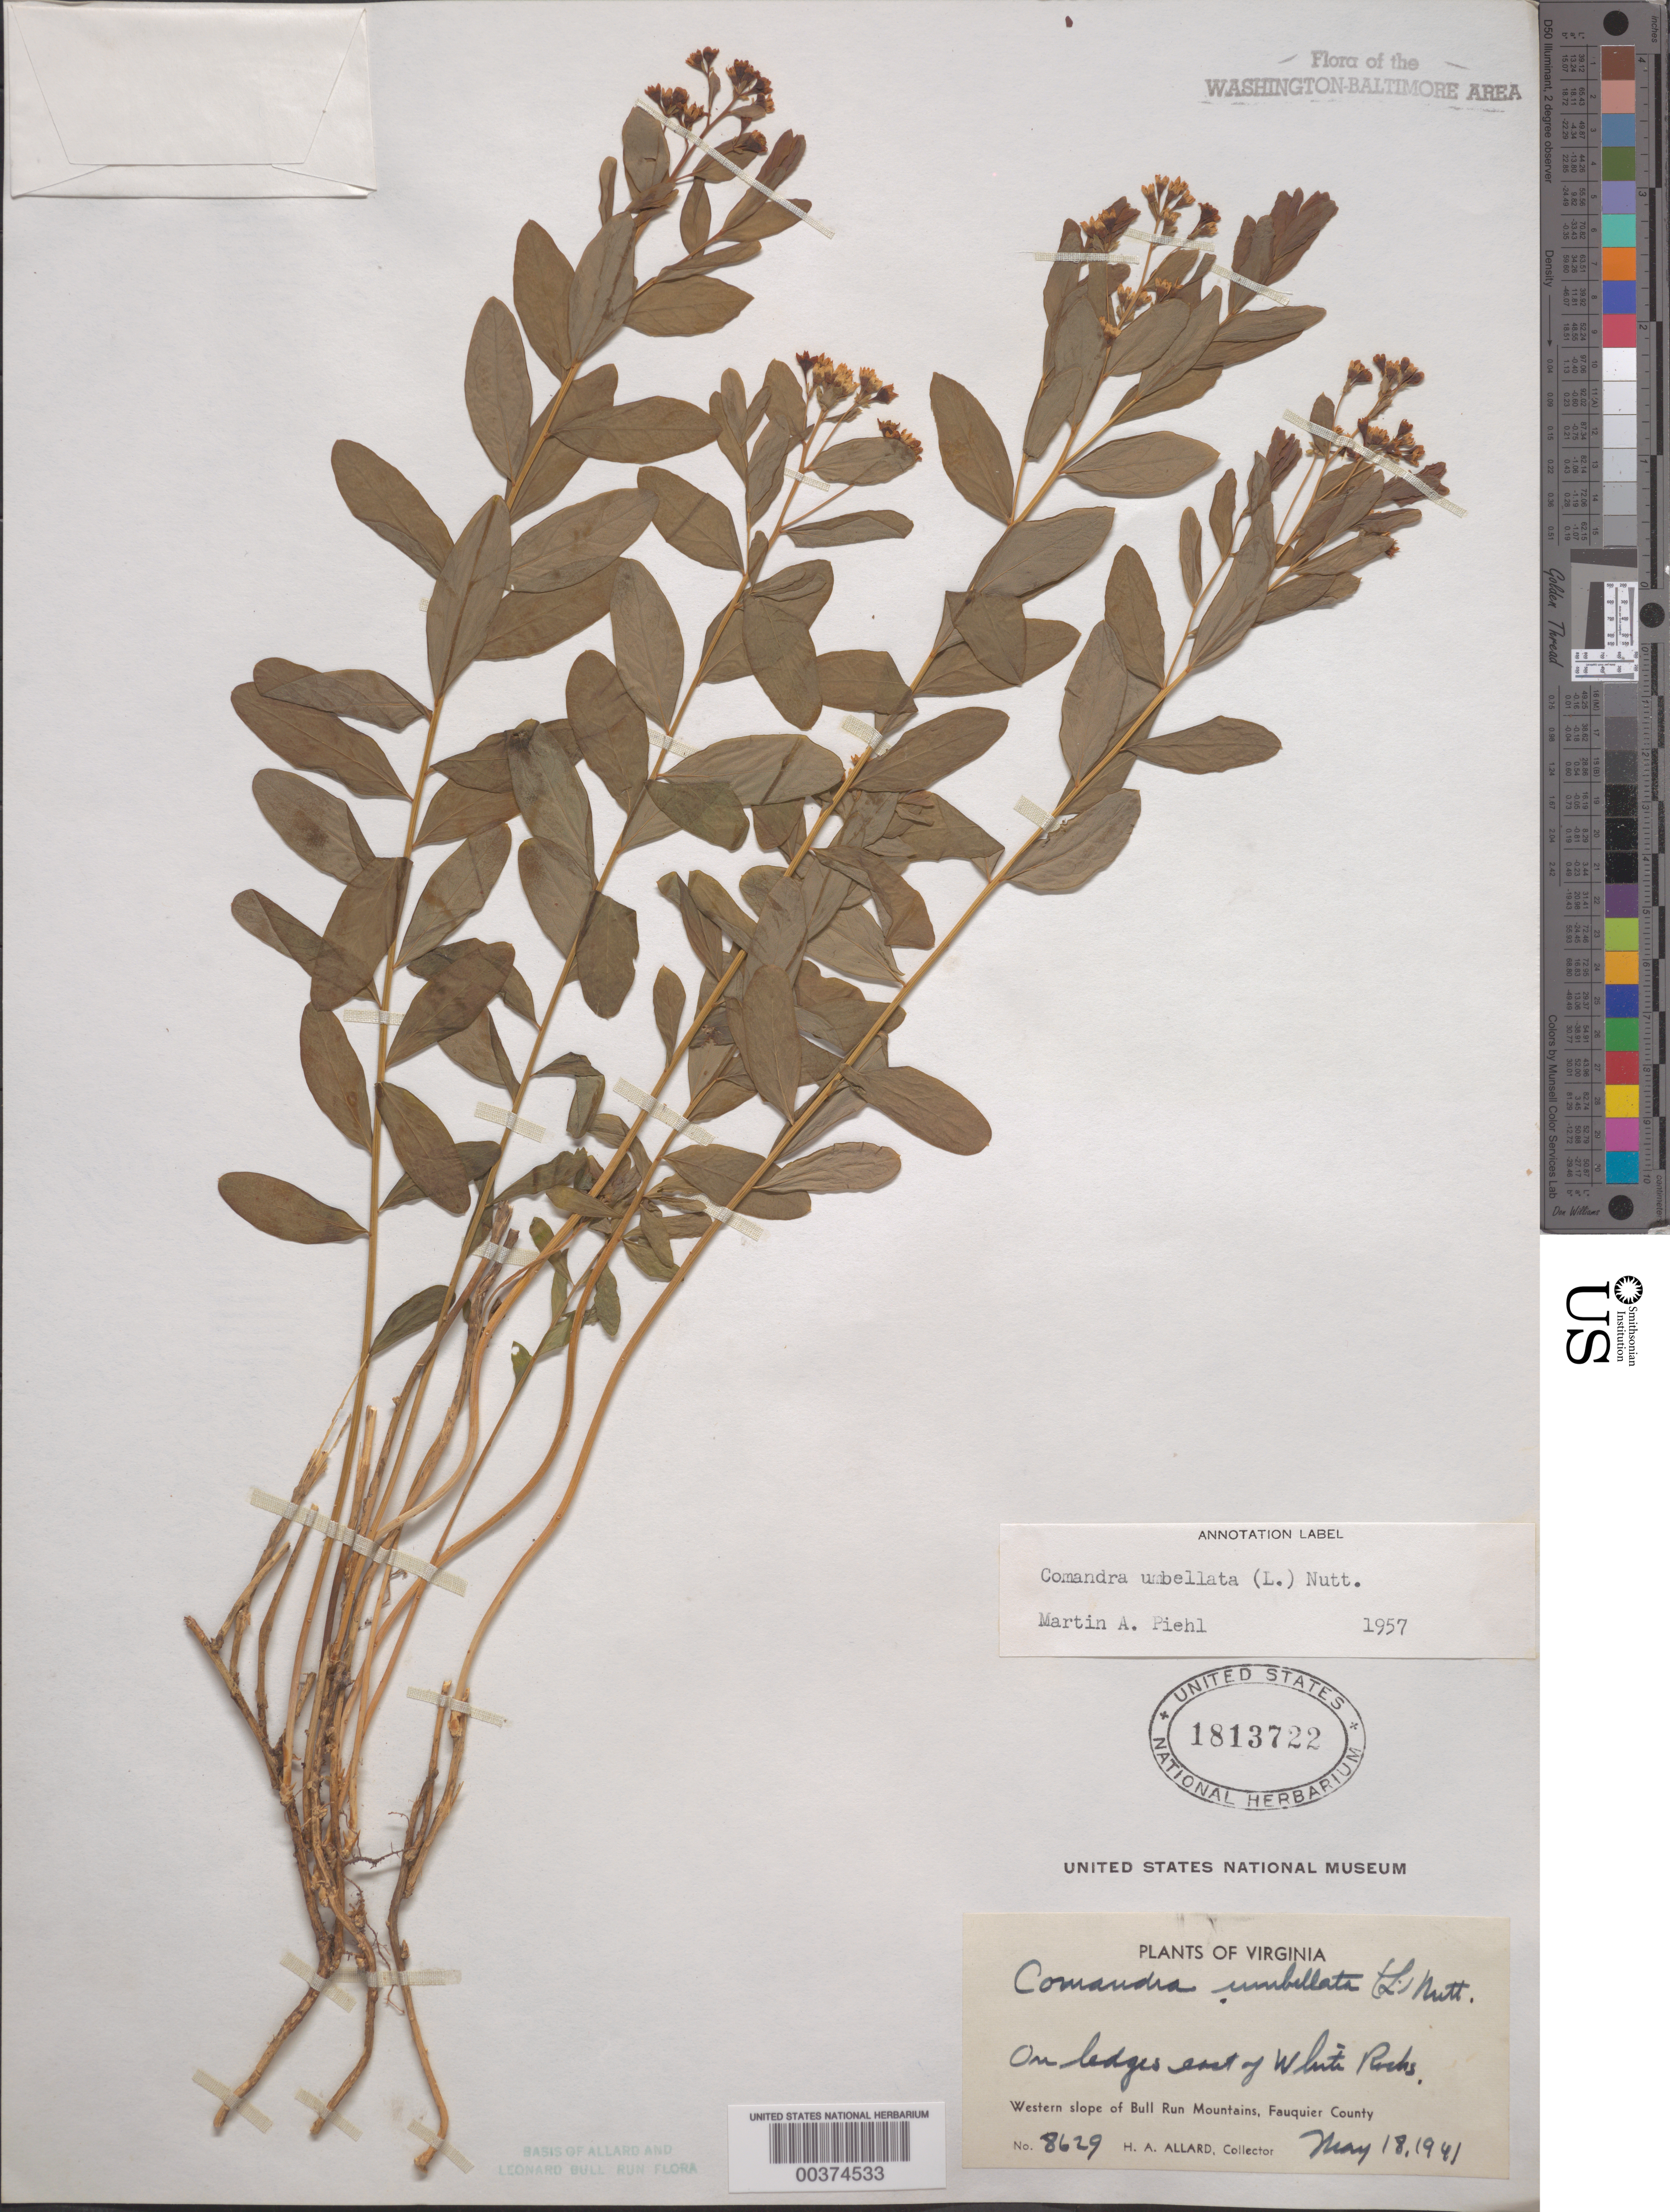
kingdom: Plantae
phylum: Tracheophyta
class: Magnoliopsida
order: Santalales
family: Comandraceae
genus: Comandra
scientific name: Comandra umbellata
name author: (L.) Nutt.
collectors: H. A. Allard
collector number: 8629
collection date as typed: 18 May 1941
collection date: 1941-05-18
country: United States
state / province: Virginia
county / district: Fauquier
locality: East of White Rocks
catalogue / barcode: US 1813722